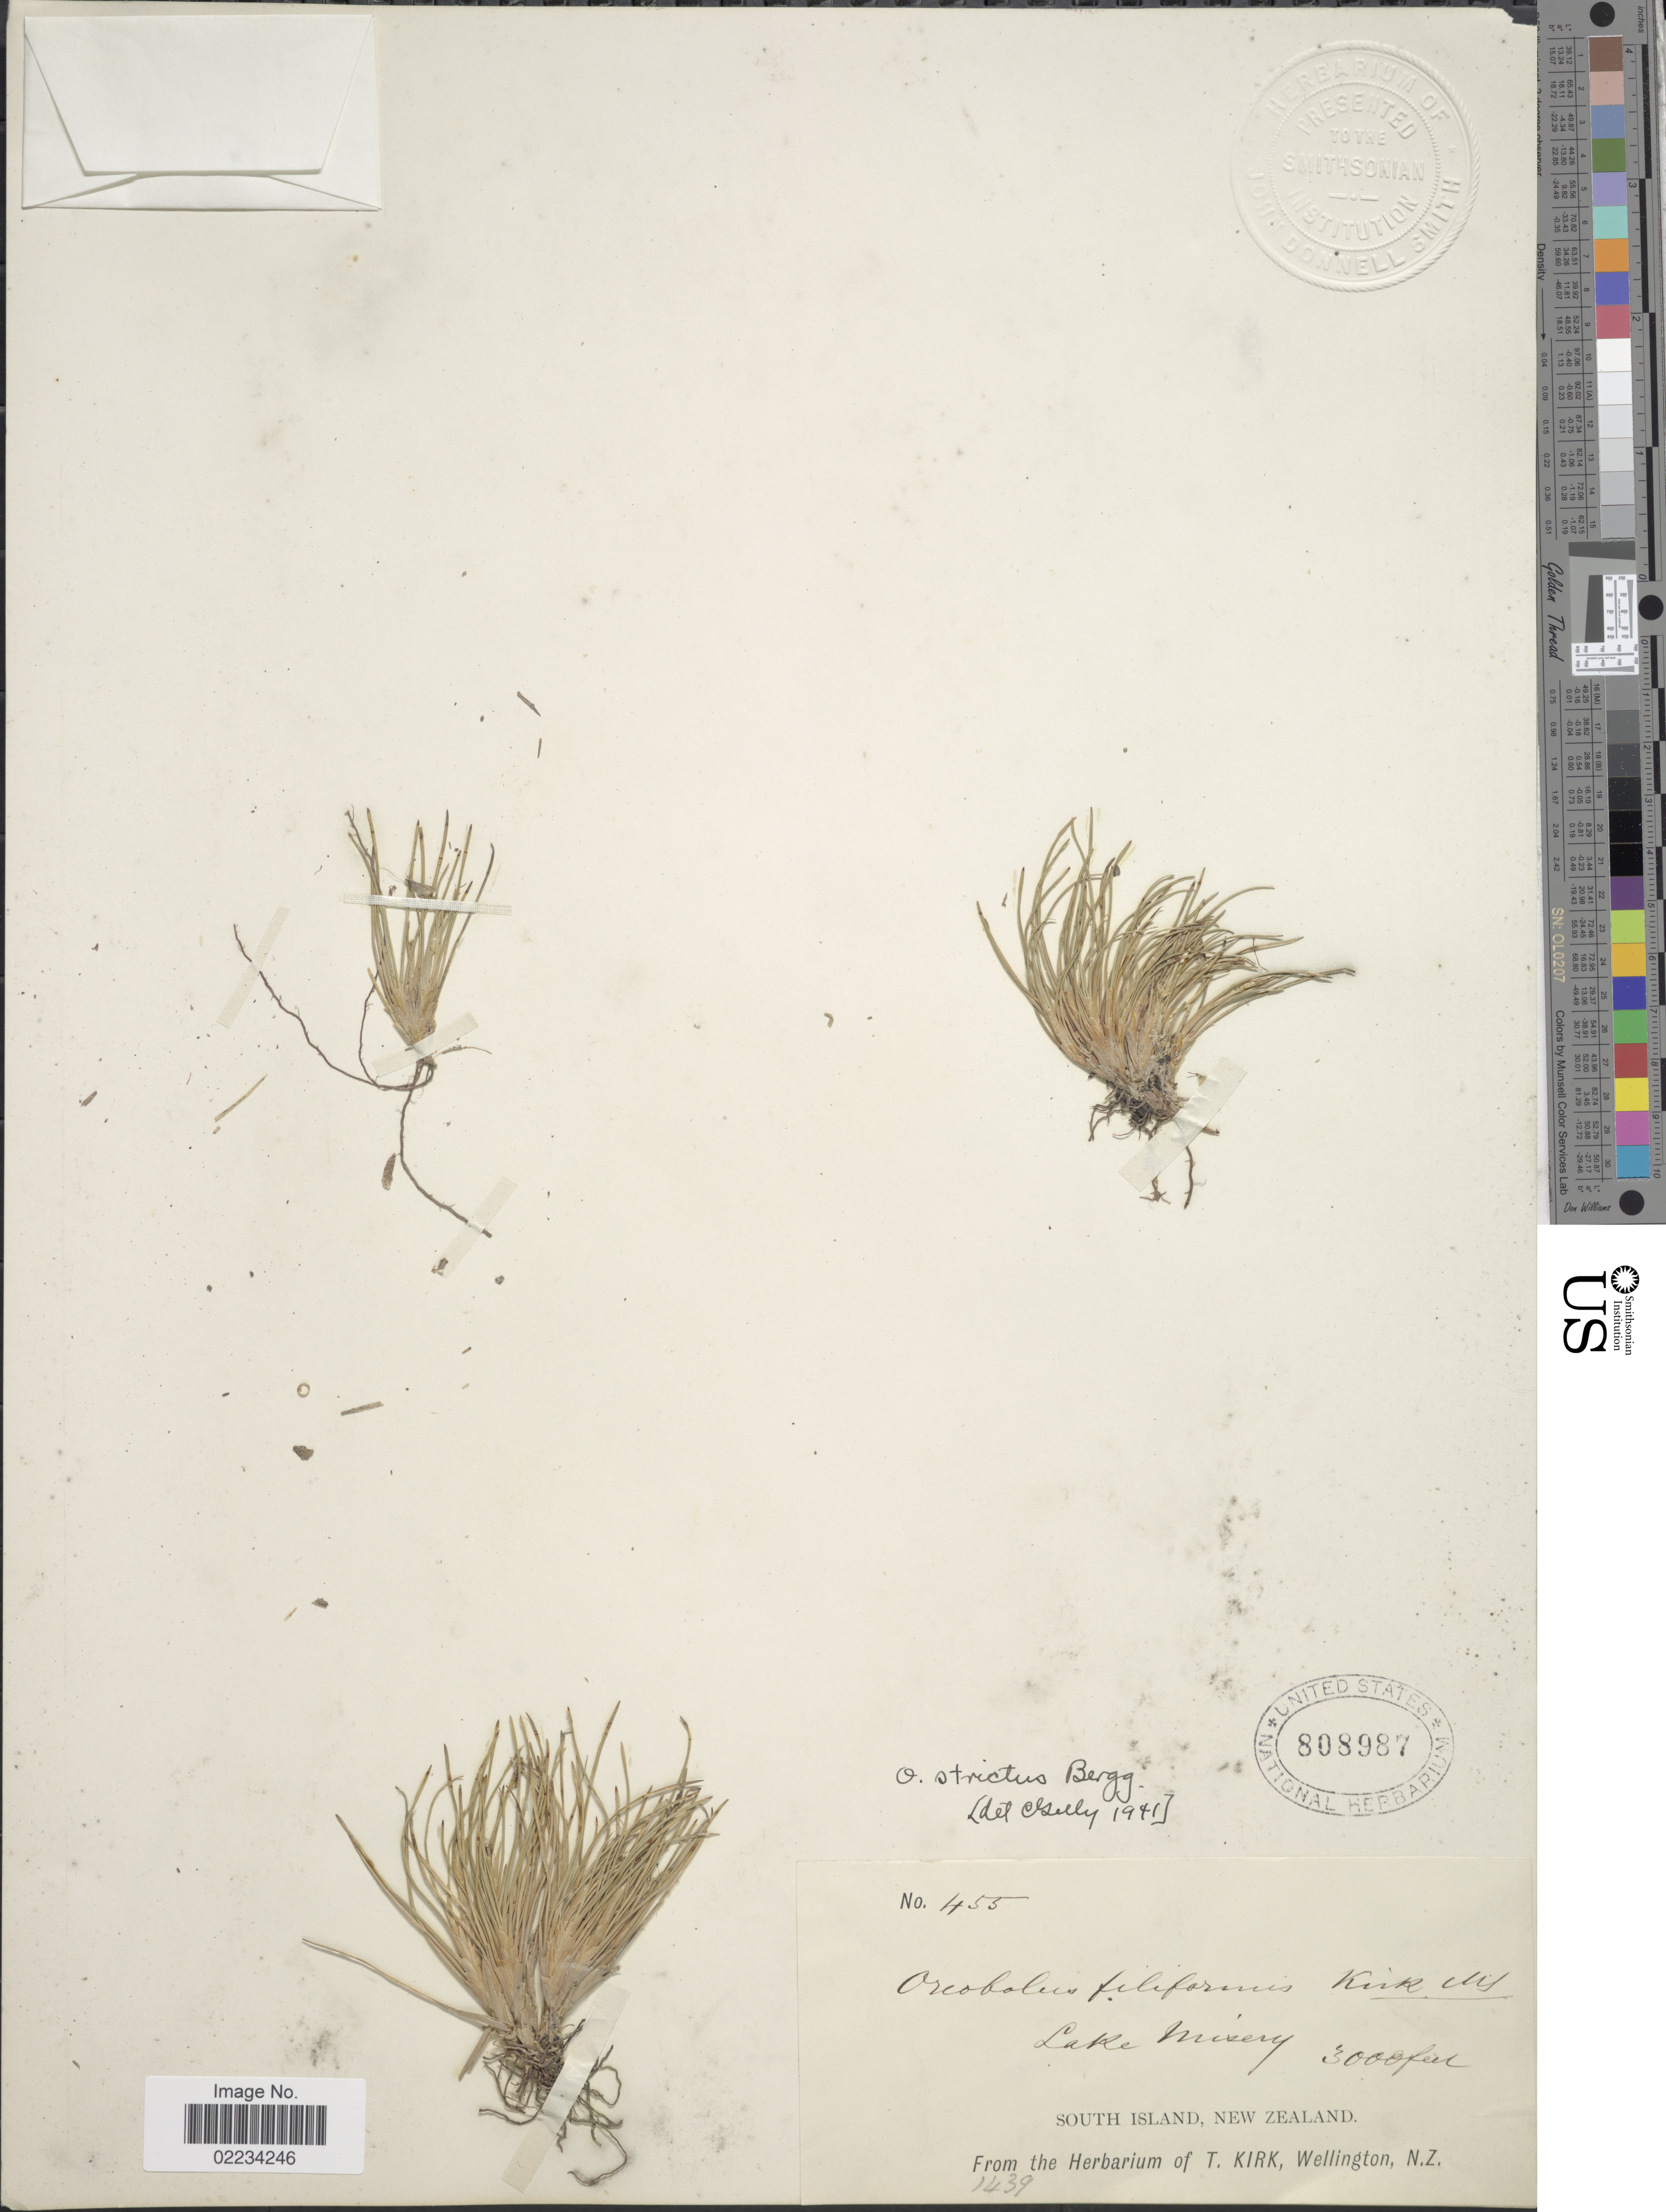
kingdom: Plantae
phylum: Tracheophyta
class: Liliopsida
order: Poales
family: Cyperaceae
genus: Oreobolus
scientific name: Oreobolus strictus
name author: Berggr.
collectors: ex herb. T. Kirk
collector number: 455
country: New Zealand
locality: Lake Misery, South Island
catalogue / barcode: US 808987